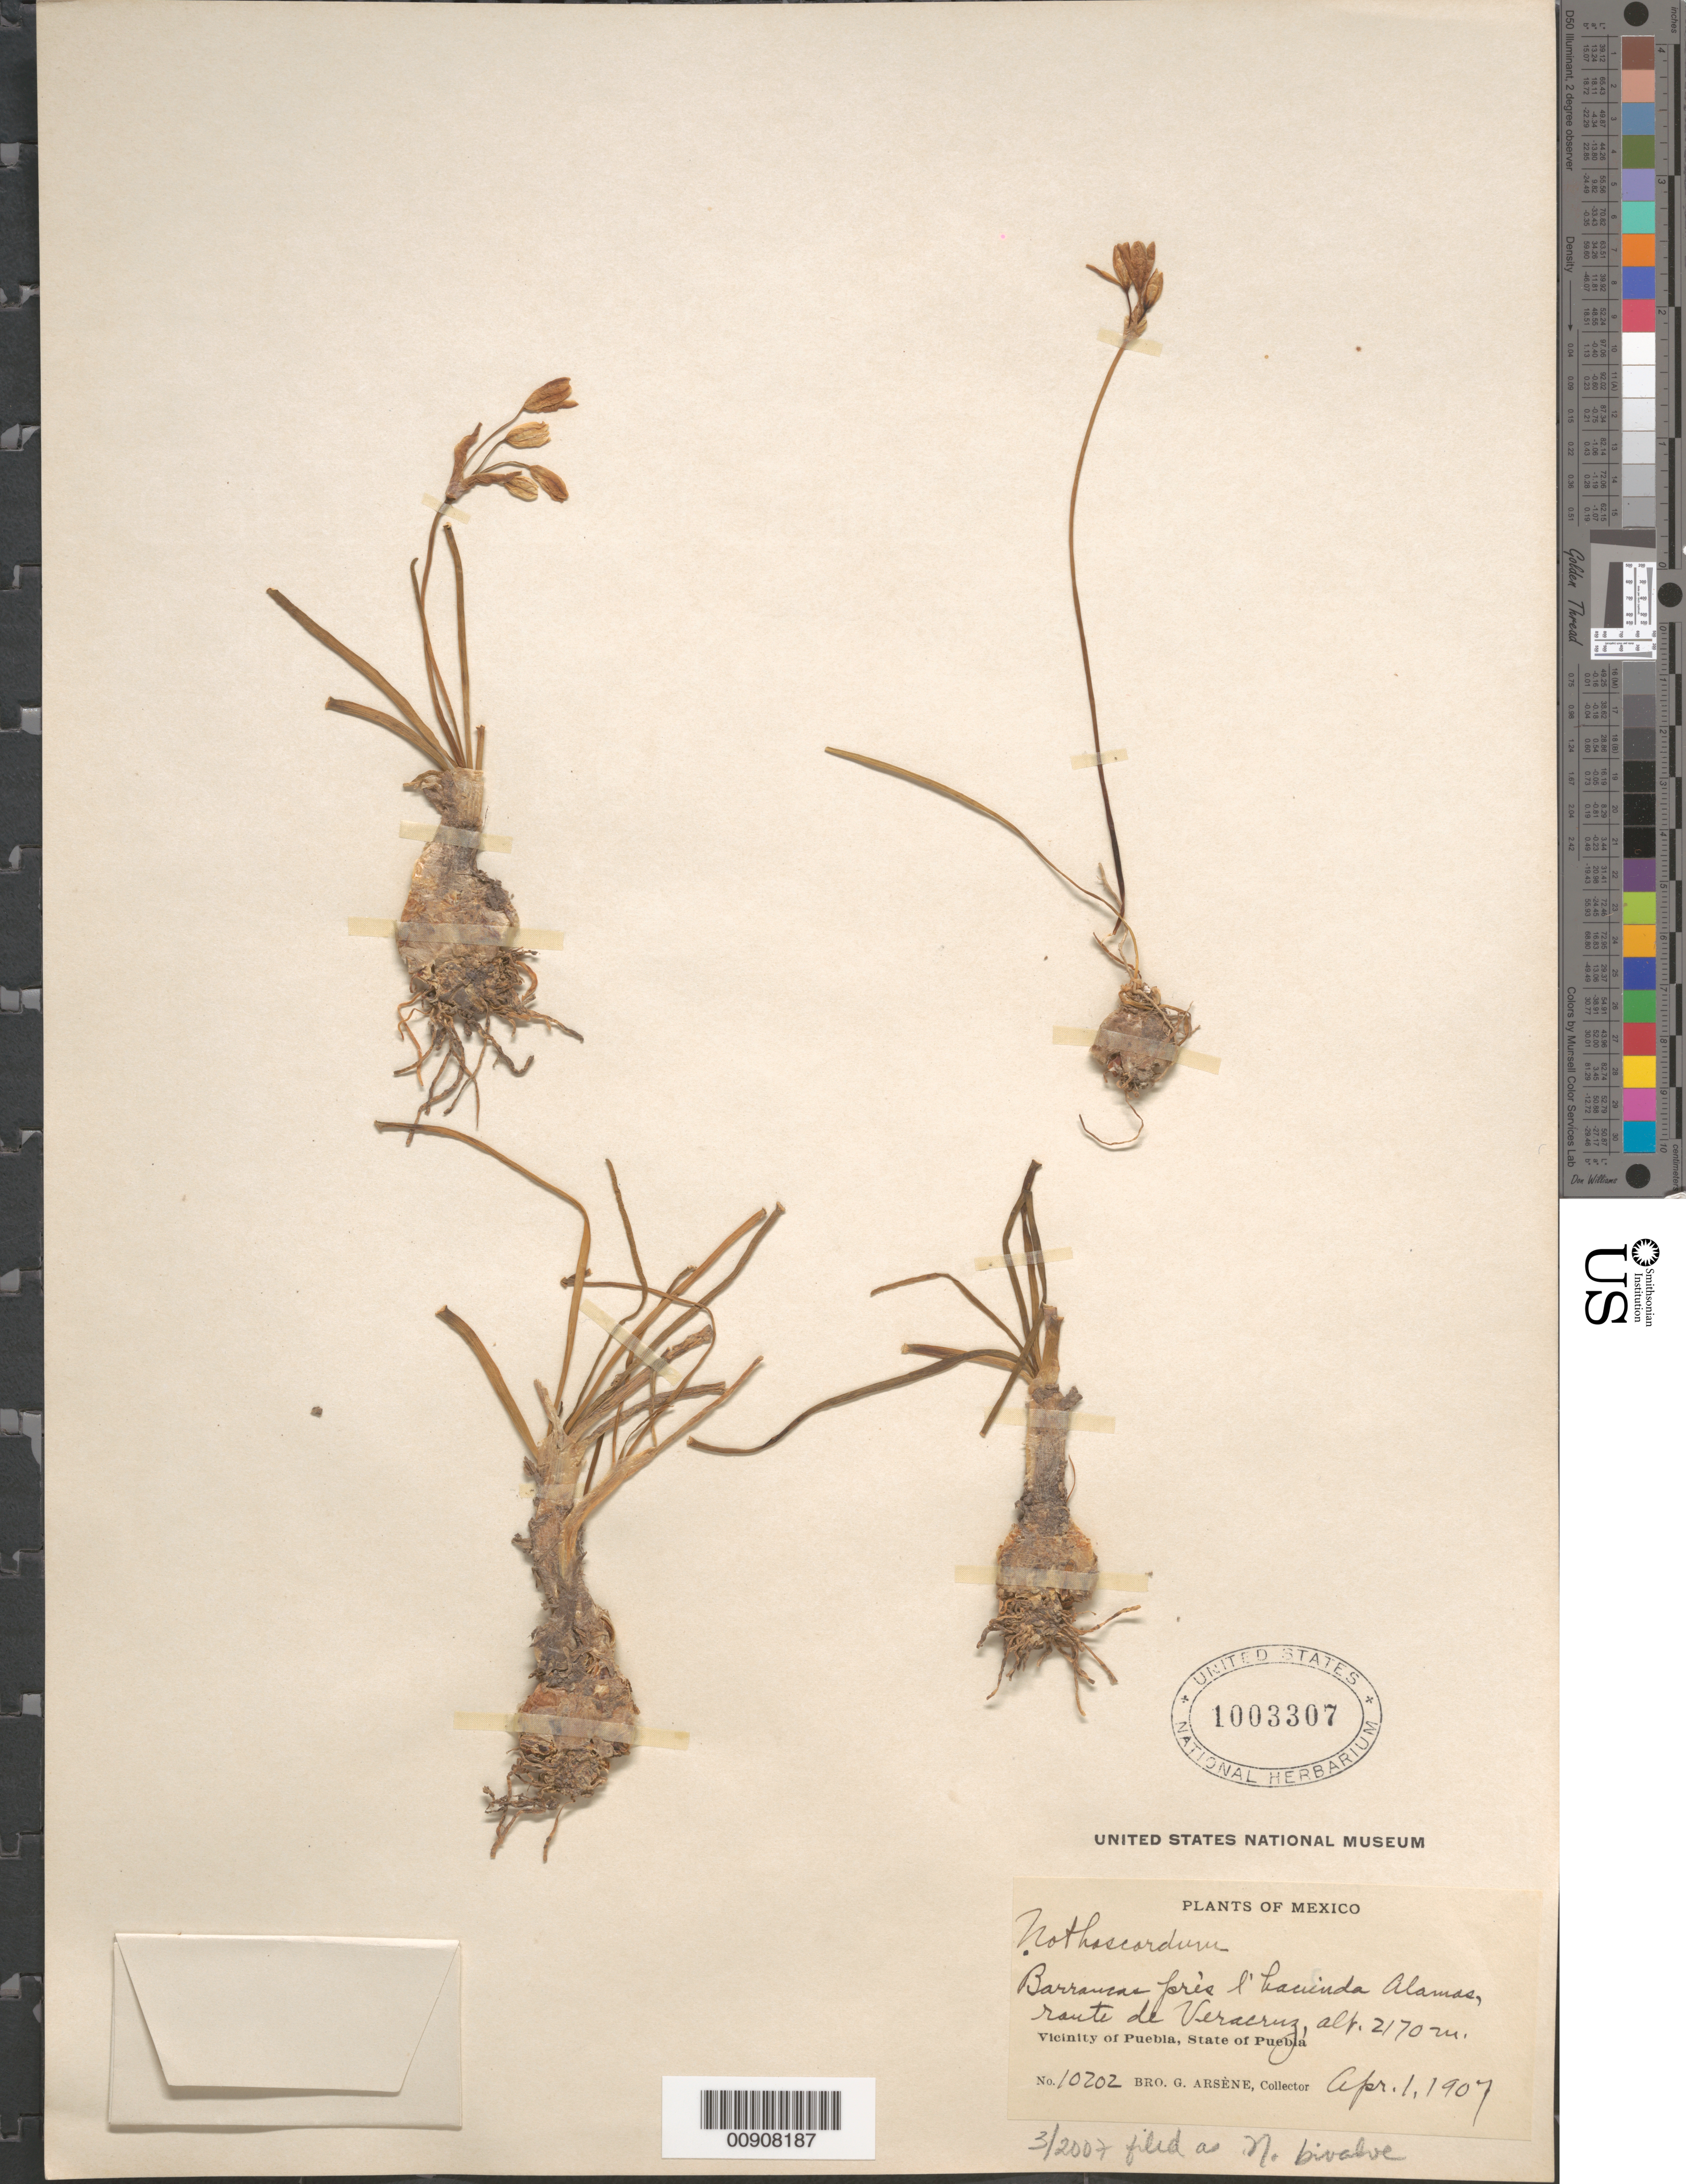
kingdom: Plantae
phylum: Tracheophyta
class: Liliopsida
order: Asparagales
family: Amaryllidaceae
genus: Nothoscordum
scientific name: Nothoscordum bivalve var. bivalve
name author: (L.) Britton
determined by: Strong, M. T., (US), Smithsonian Institution - National Museum of Natural History (UNITED STATES)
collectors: Bro. G. Arsène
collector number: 10202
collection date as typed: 01 Apr 1907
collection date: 1907-04-01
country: Mexico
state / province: Puebla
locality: Barrancas près l' hacienda Alamos, route de Veracruz. Vicinity of Puebla, State of Puebla.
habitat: Barrancas.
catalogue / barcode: US 1003307